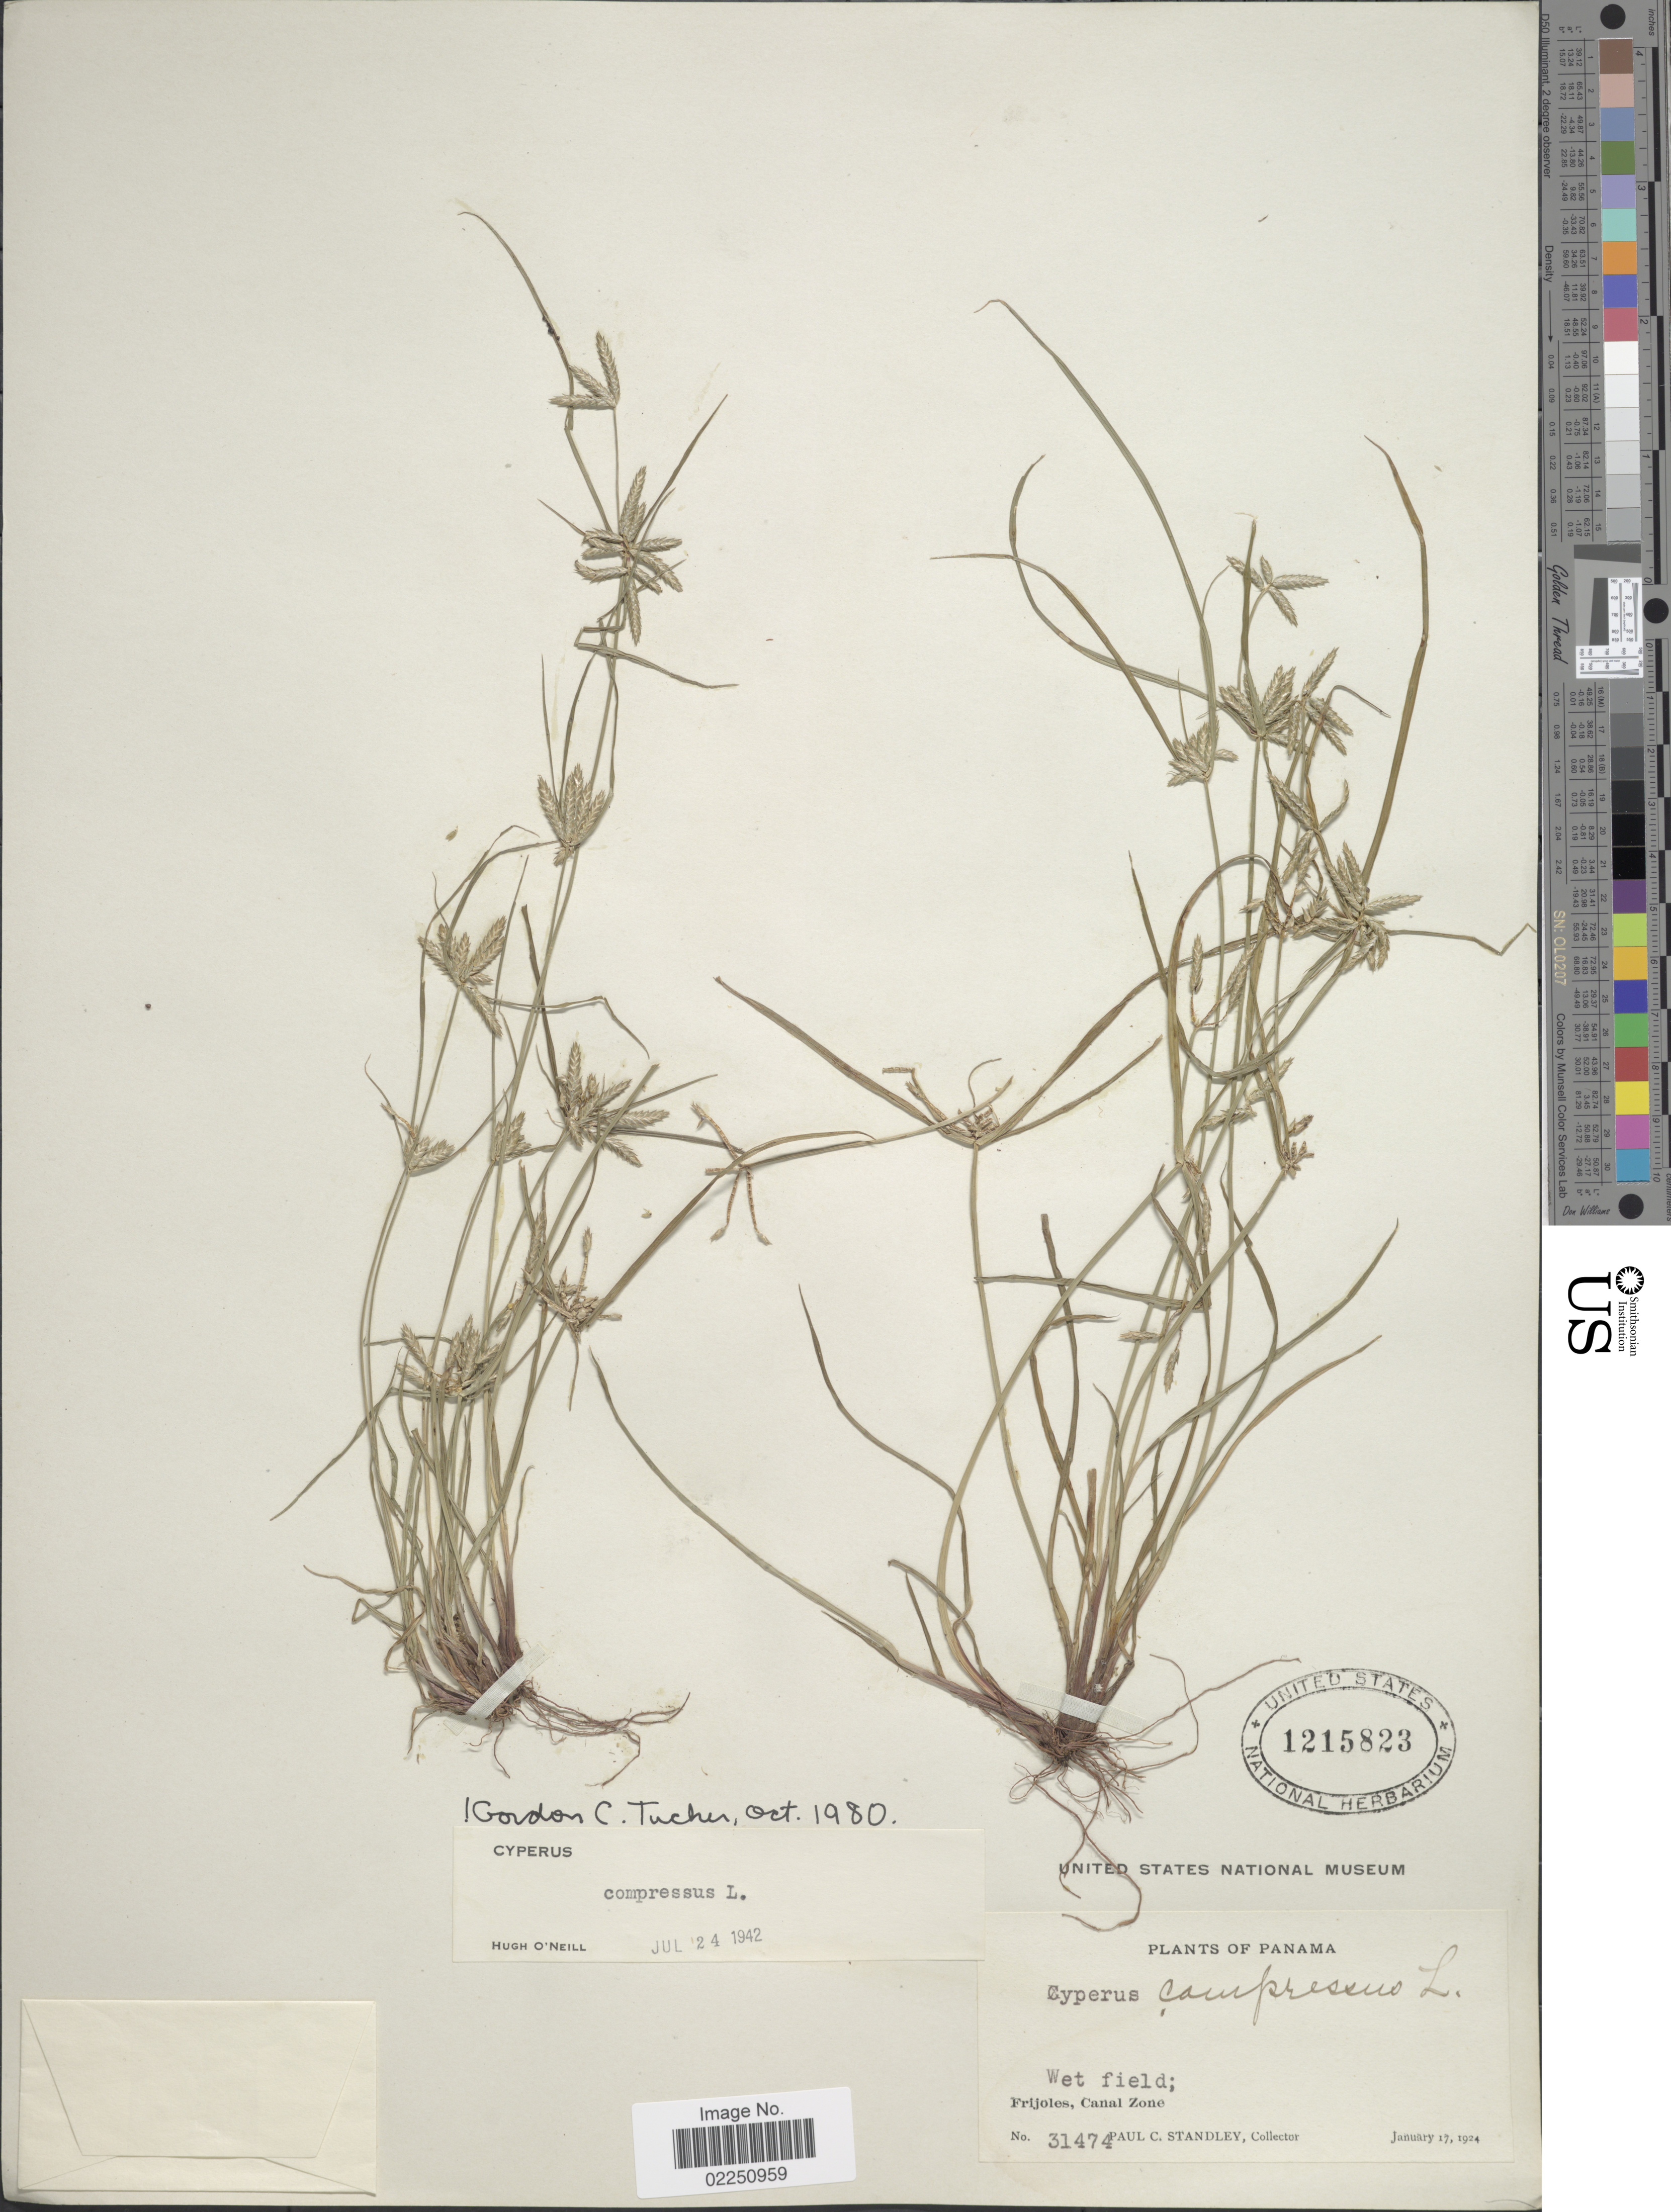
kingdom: Plantae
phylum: Tracheophyta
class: Liliopsida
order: Poales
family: Cyperaceae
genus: Cyperus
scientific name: Cyperus compressus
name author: L.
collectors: P. C. Standley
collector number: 31474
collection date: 1924-01-17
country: Panama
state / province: Colón / Panamá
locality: Frijoles: Canal Zone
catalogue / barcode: US 1215823